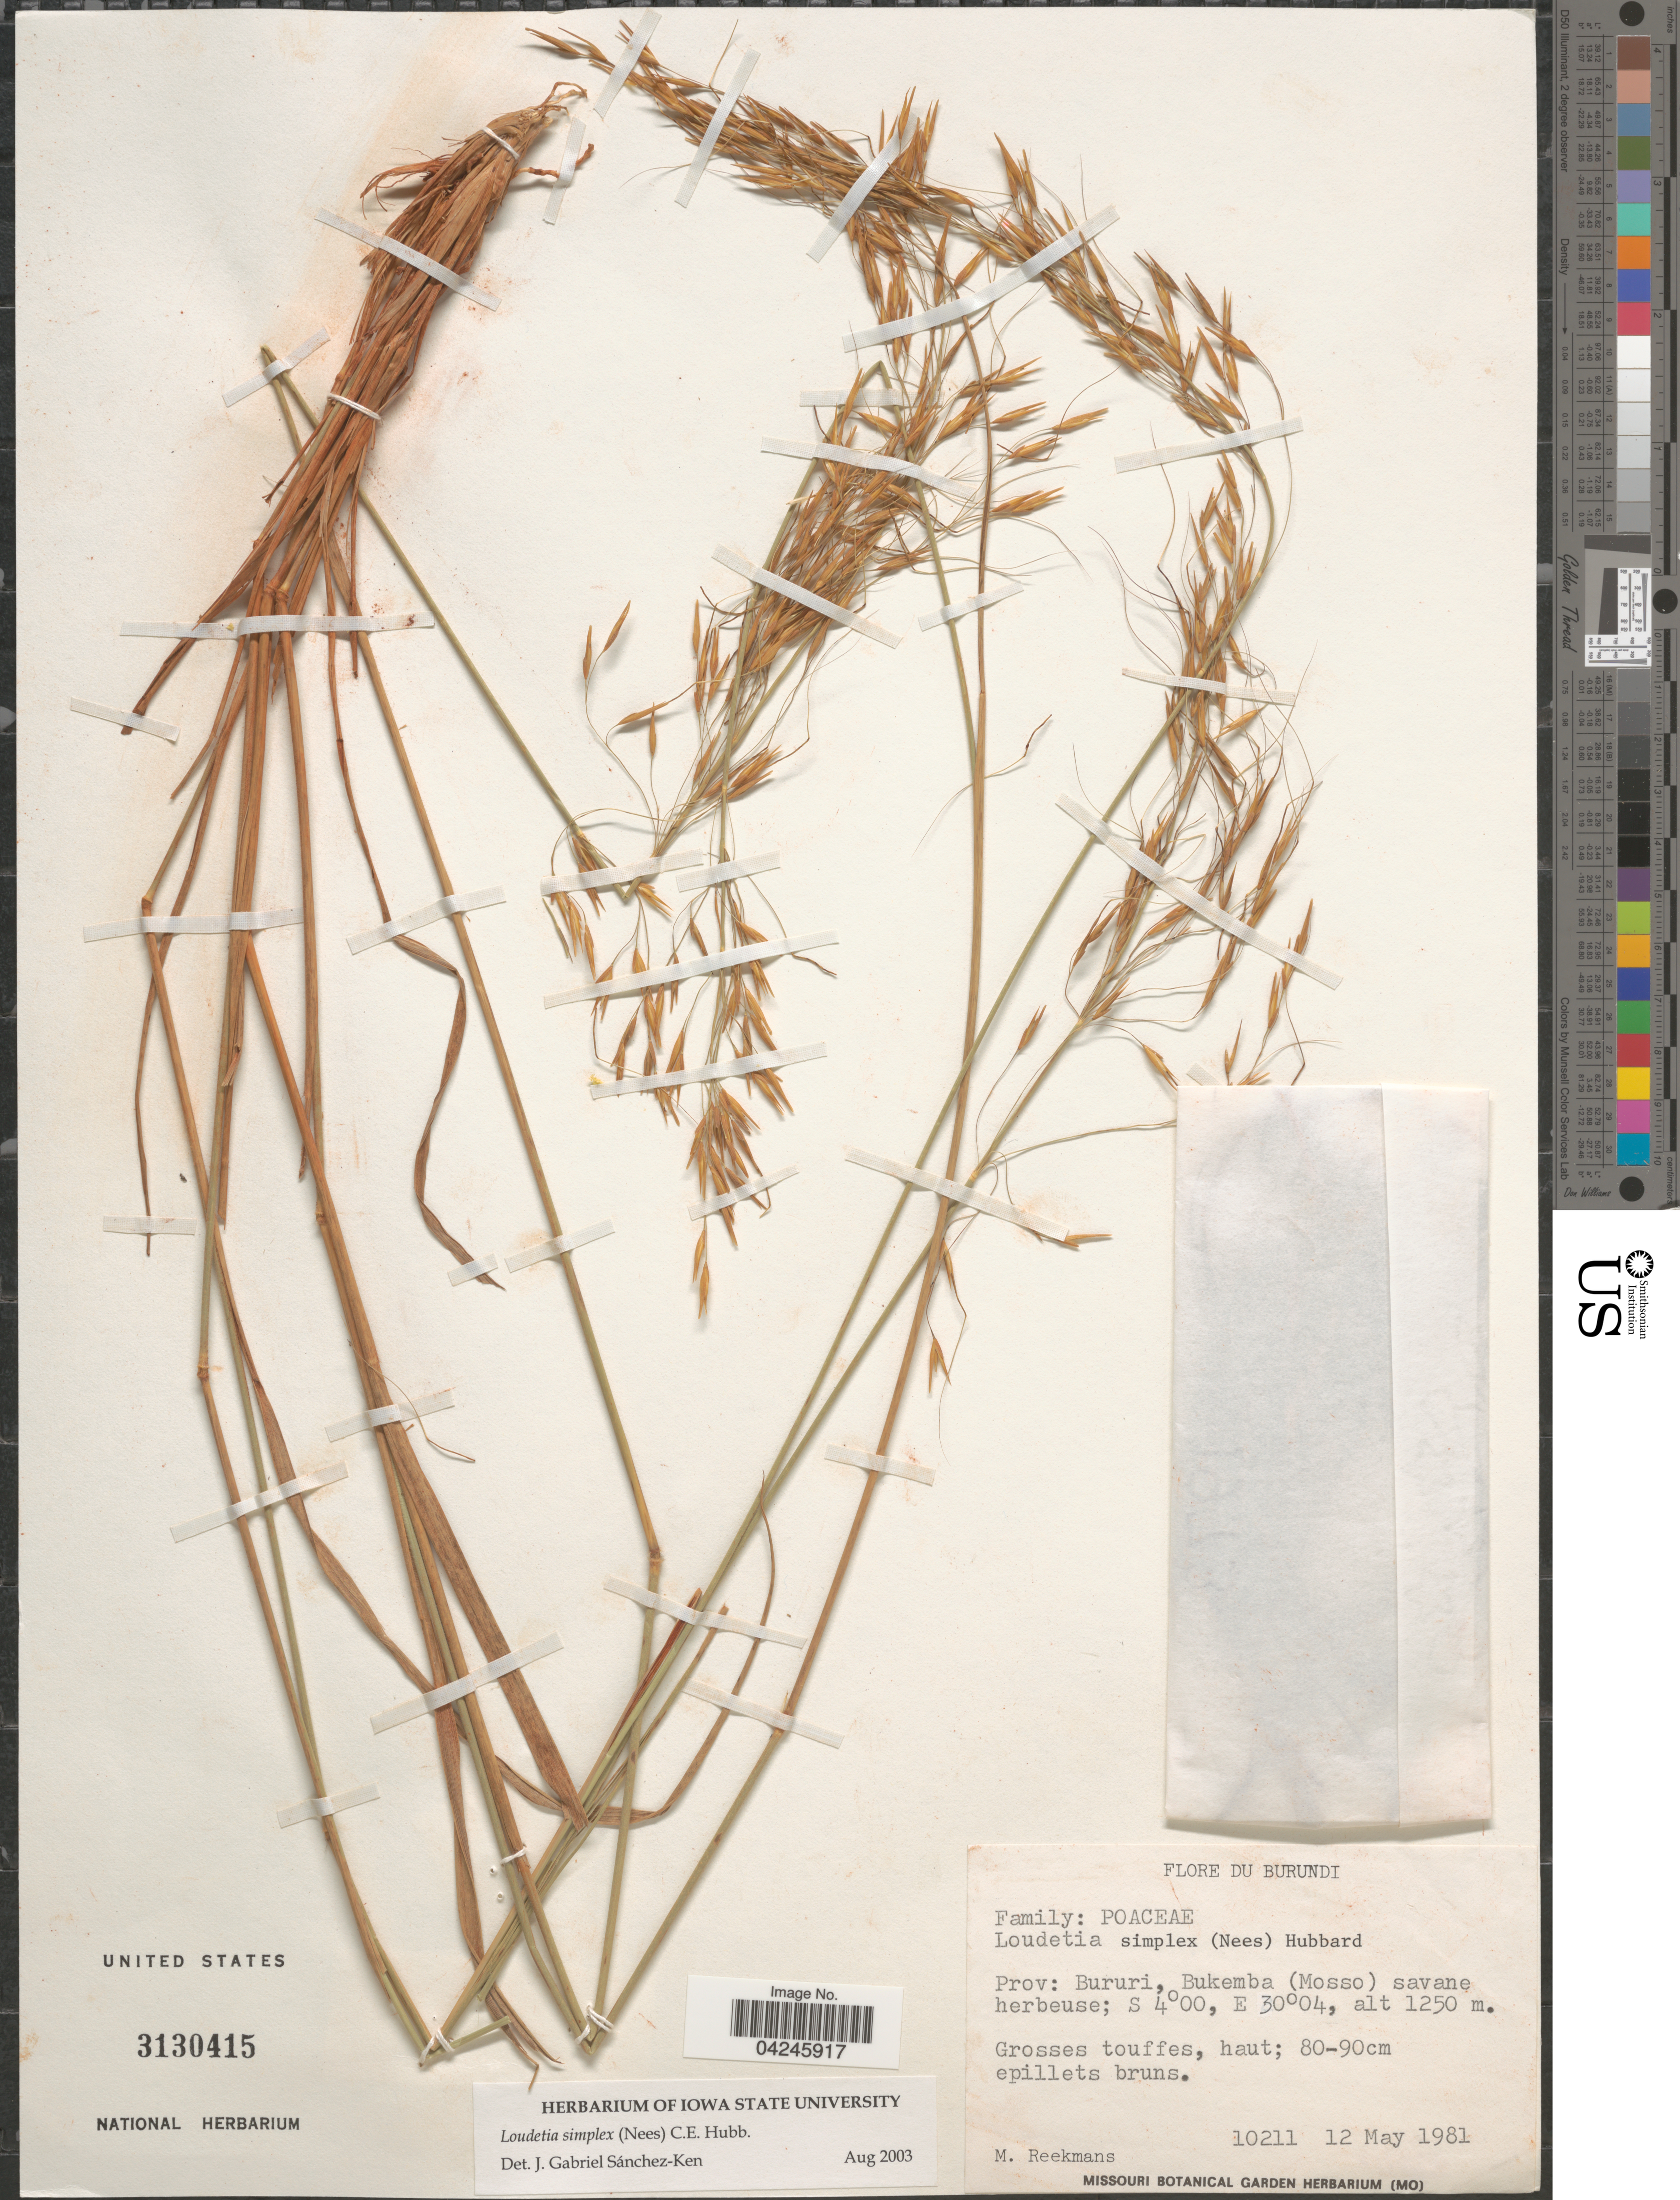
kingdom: Plantae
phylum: Tracheophyta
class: Liliopsida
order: Poales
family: Poaceae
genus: Loudetia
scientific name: Loudetia simplex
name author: (Nees) C.E. Hubb.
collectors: M. Reekmans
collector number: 10211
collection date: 1981-05-12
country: Burundi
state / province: Bururi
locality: Bukemba (Mosso) savane herbeuse.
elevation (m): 1250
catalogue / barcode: US 3130415